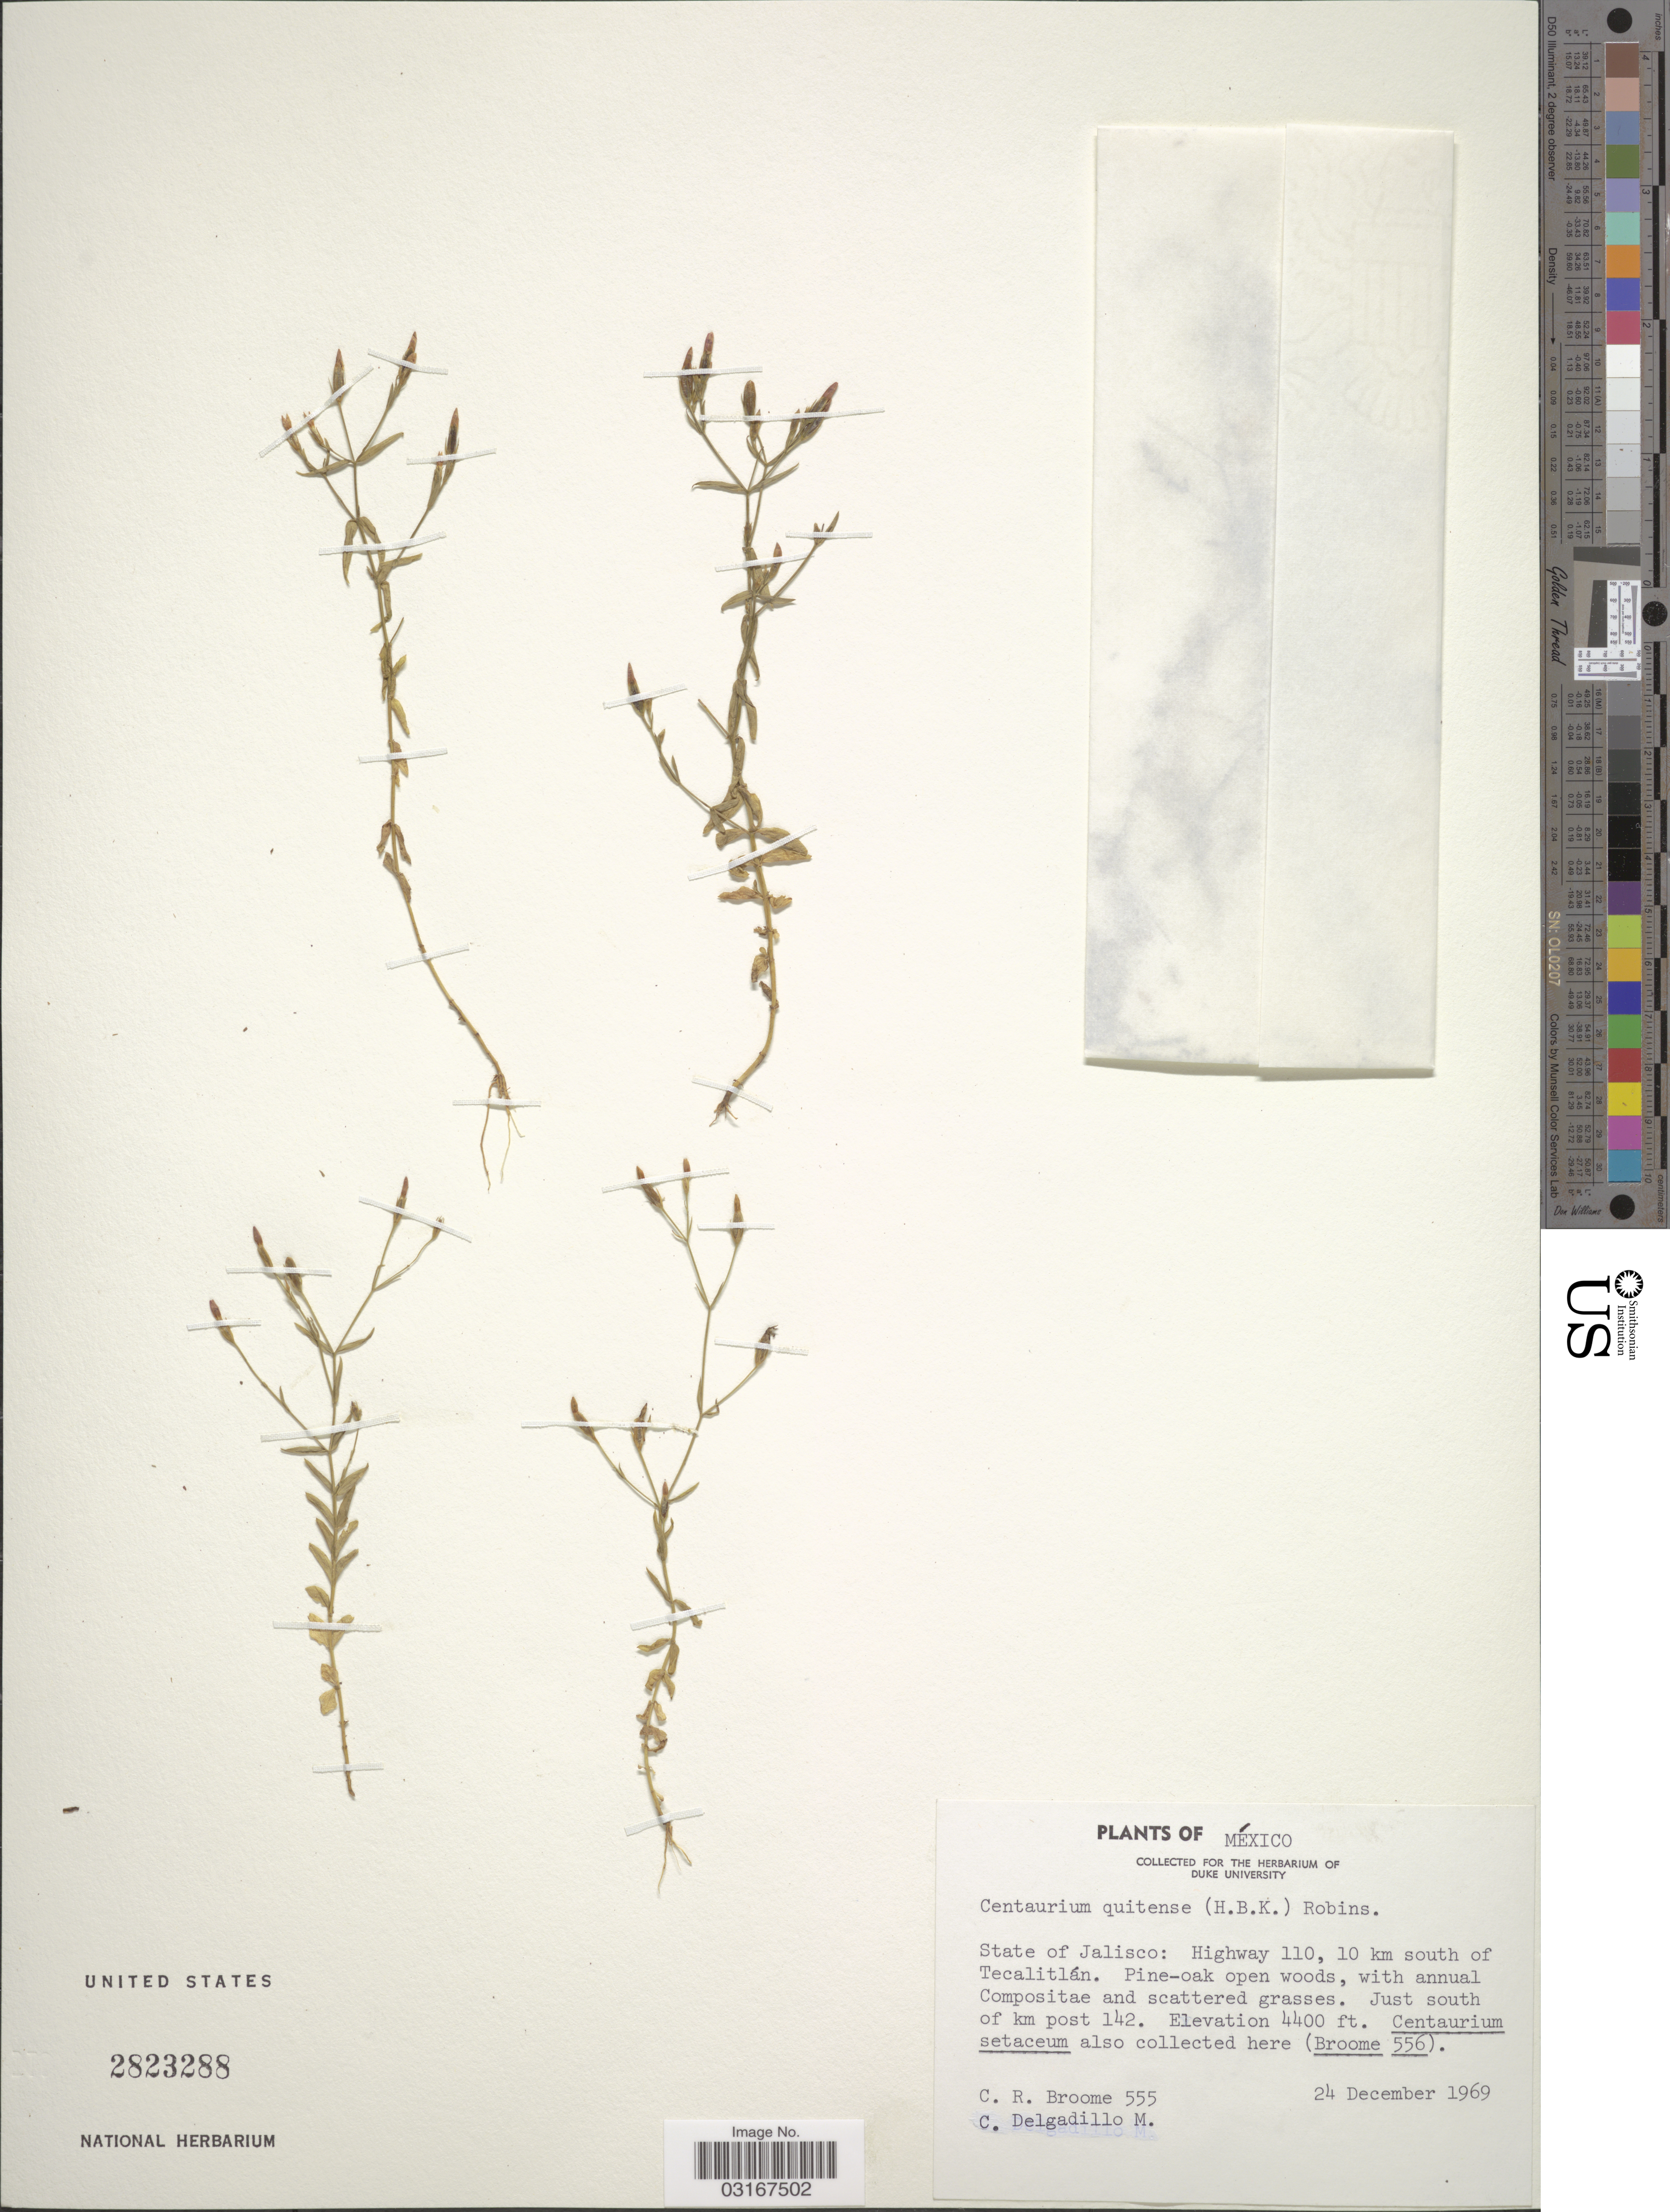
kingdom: Plantae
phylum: Tracheophyta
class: Magnoliopsida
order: Gentianales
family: Gentianaceae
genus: Centaurium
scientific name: Centaurium quitense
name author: (Kunth) B.L. Rob.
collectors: C. R. Broome & C. Delgadillo-m.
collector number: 555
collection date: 1969-12-24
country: Mexico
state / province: Jalisco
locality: Highway 110, 10 km south of Tecalitlán. Just south of km post 142.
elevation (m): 1341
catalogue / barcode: US 2823288